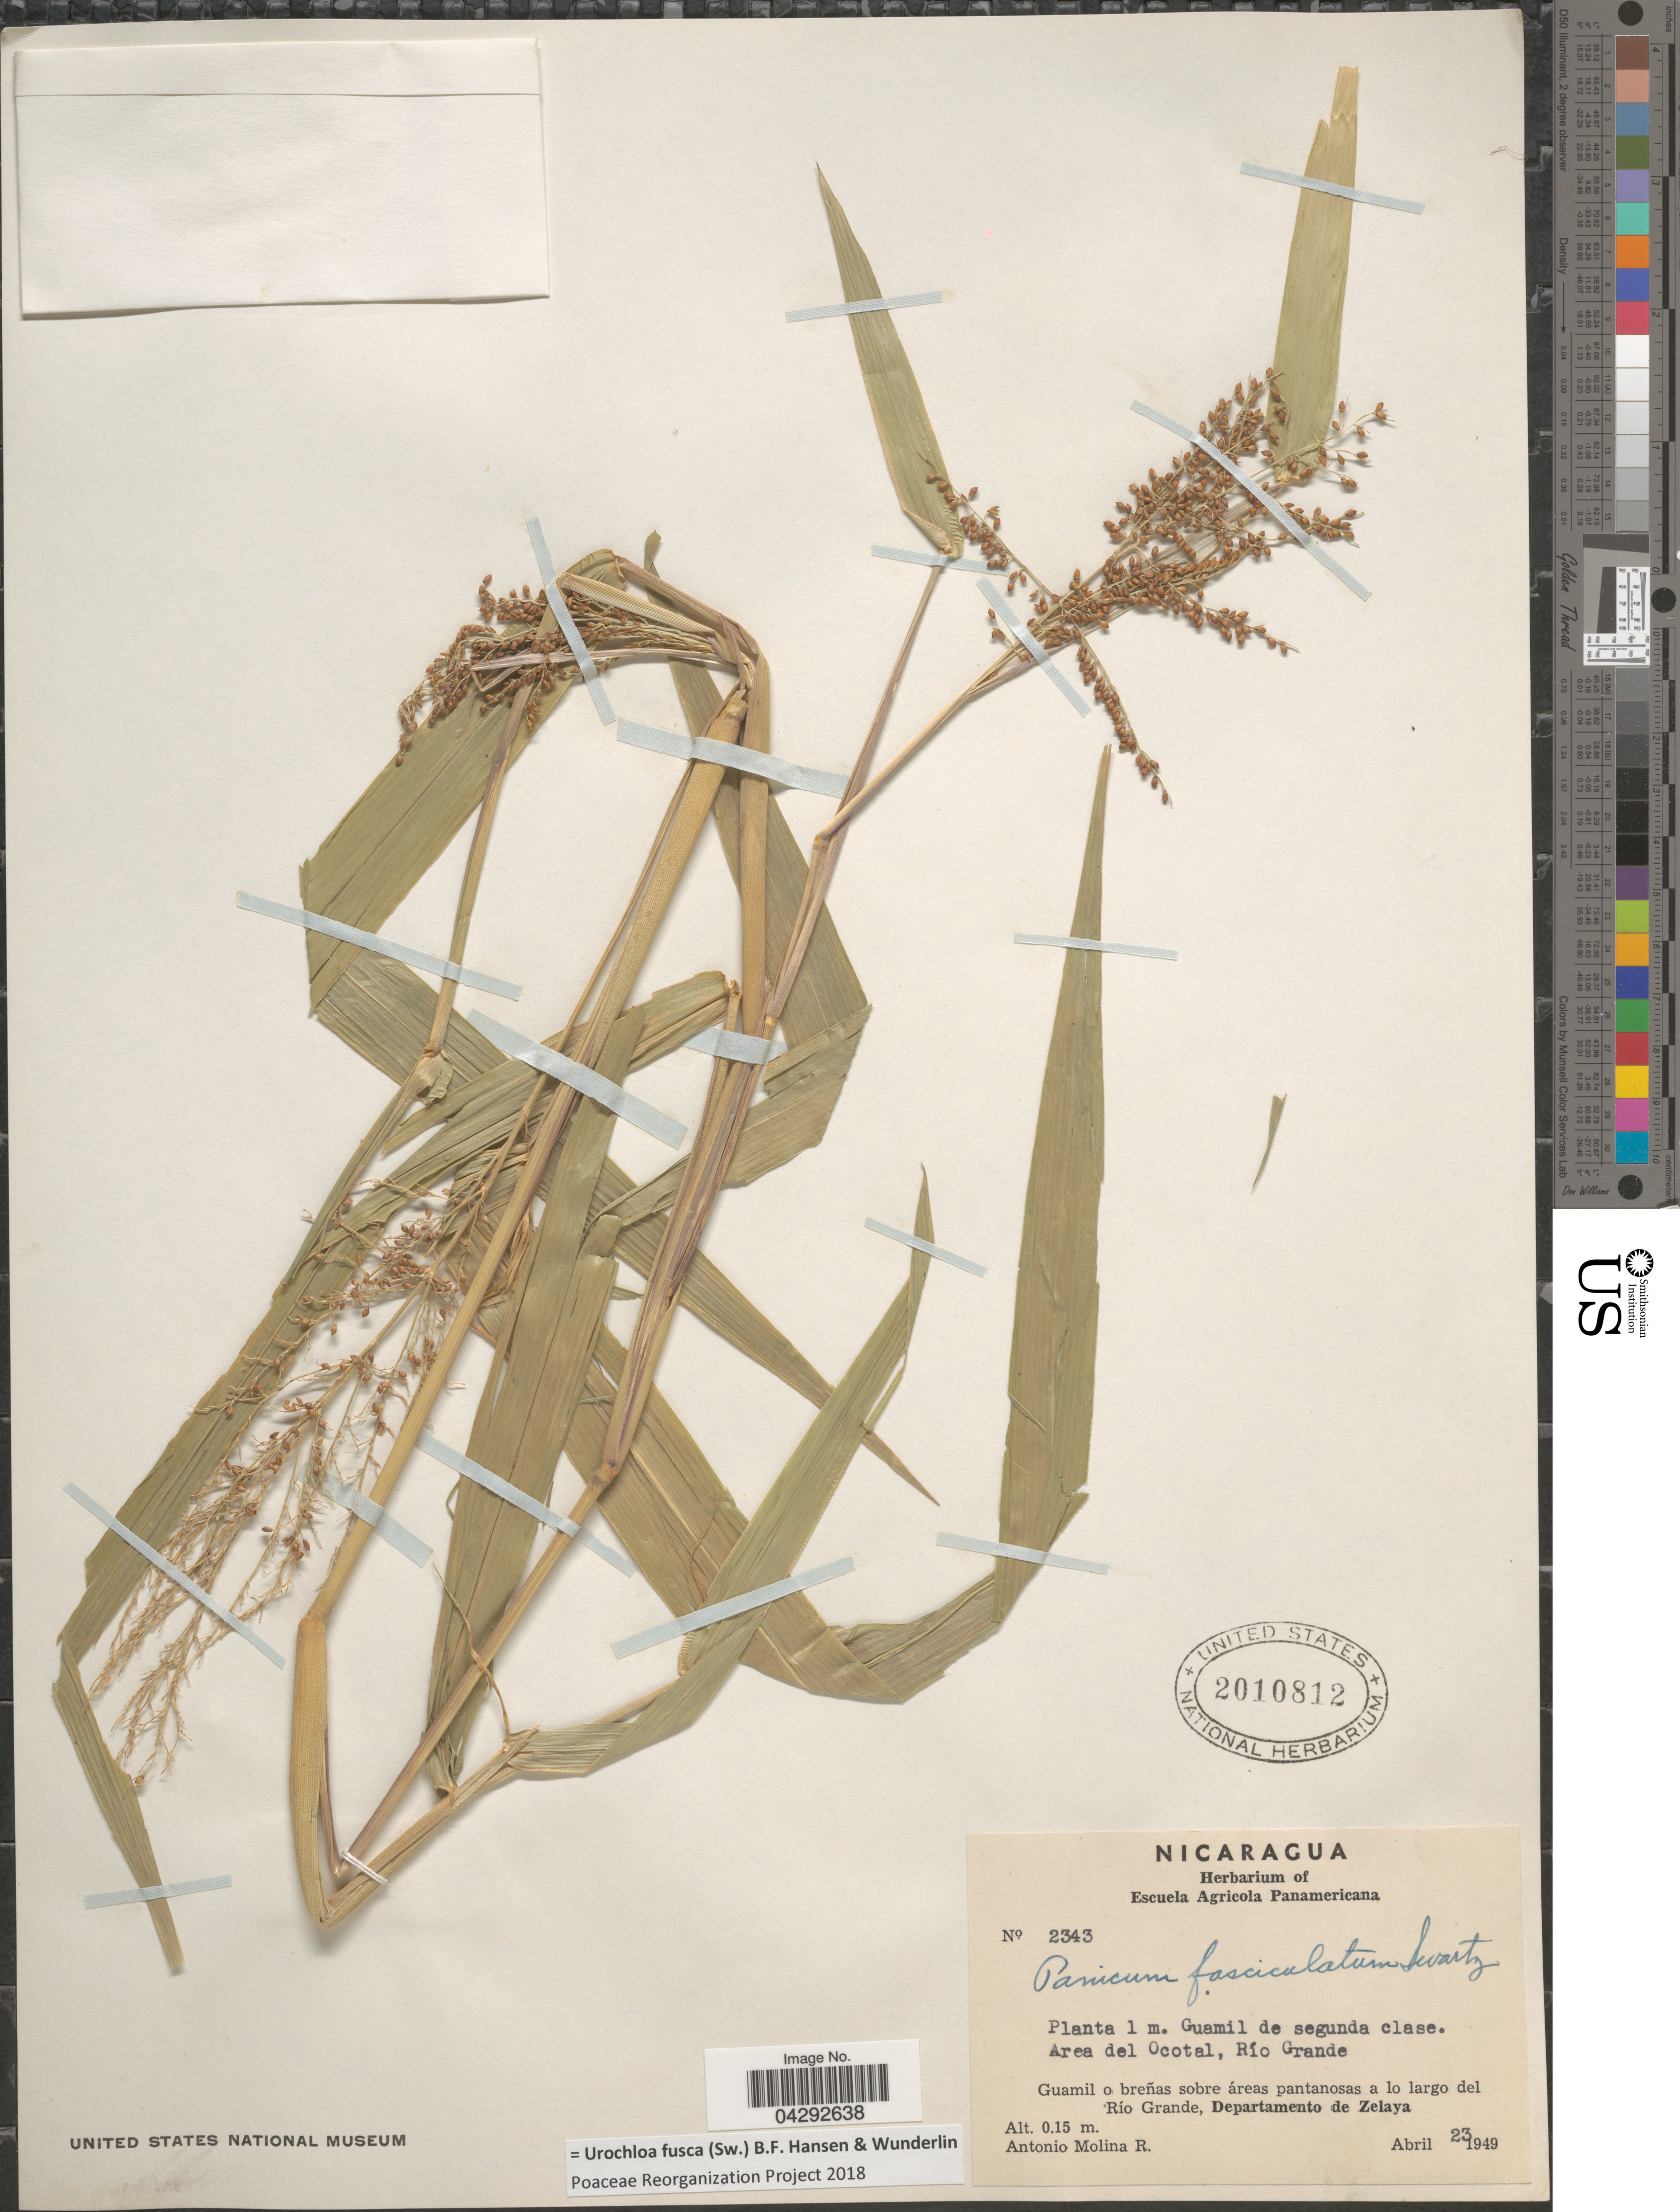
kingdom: Plantae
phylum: Tracheophyta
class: Liliopsida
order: Poales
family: Poaceae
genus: Urochloa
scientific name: Urochloa fusca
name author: (Sw.) B.F. Hansen & Wunderlin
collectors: A. Molina R.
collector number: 2343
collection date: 1949-04-23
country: Nicaragua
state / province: Atlántico Sur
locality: Area del Ocotal, Río Grande. Guamil o breñas sobre áreas pantanosas a lo largo del Río Grande, Departamento de Zelaya.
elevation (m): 0.15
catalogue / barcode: US 2010812